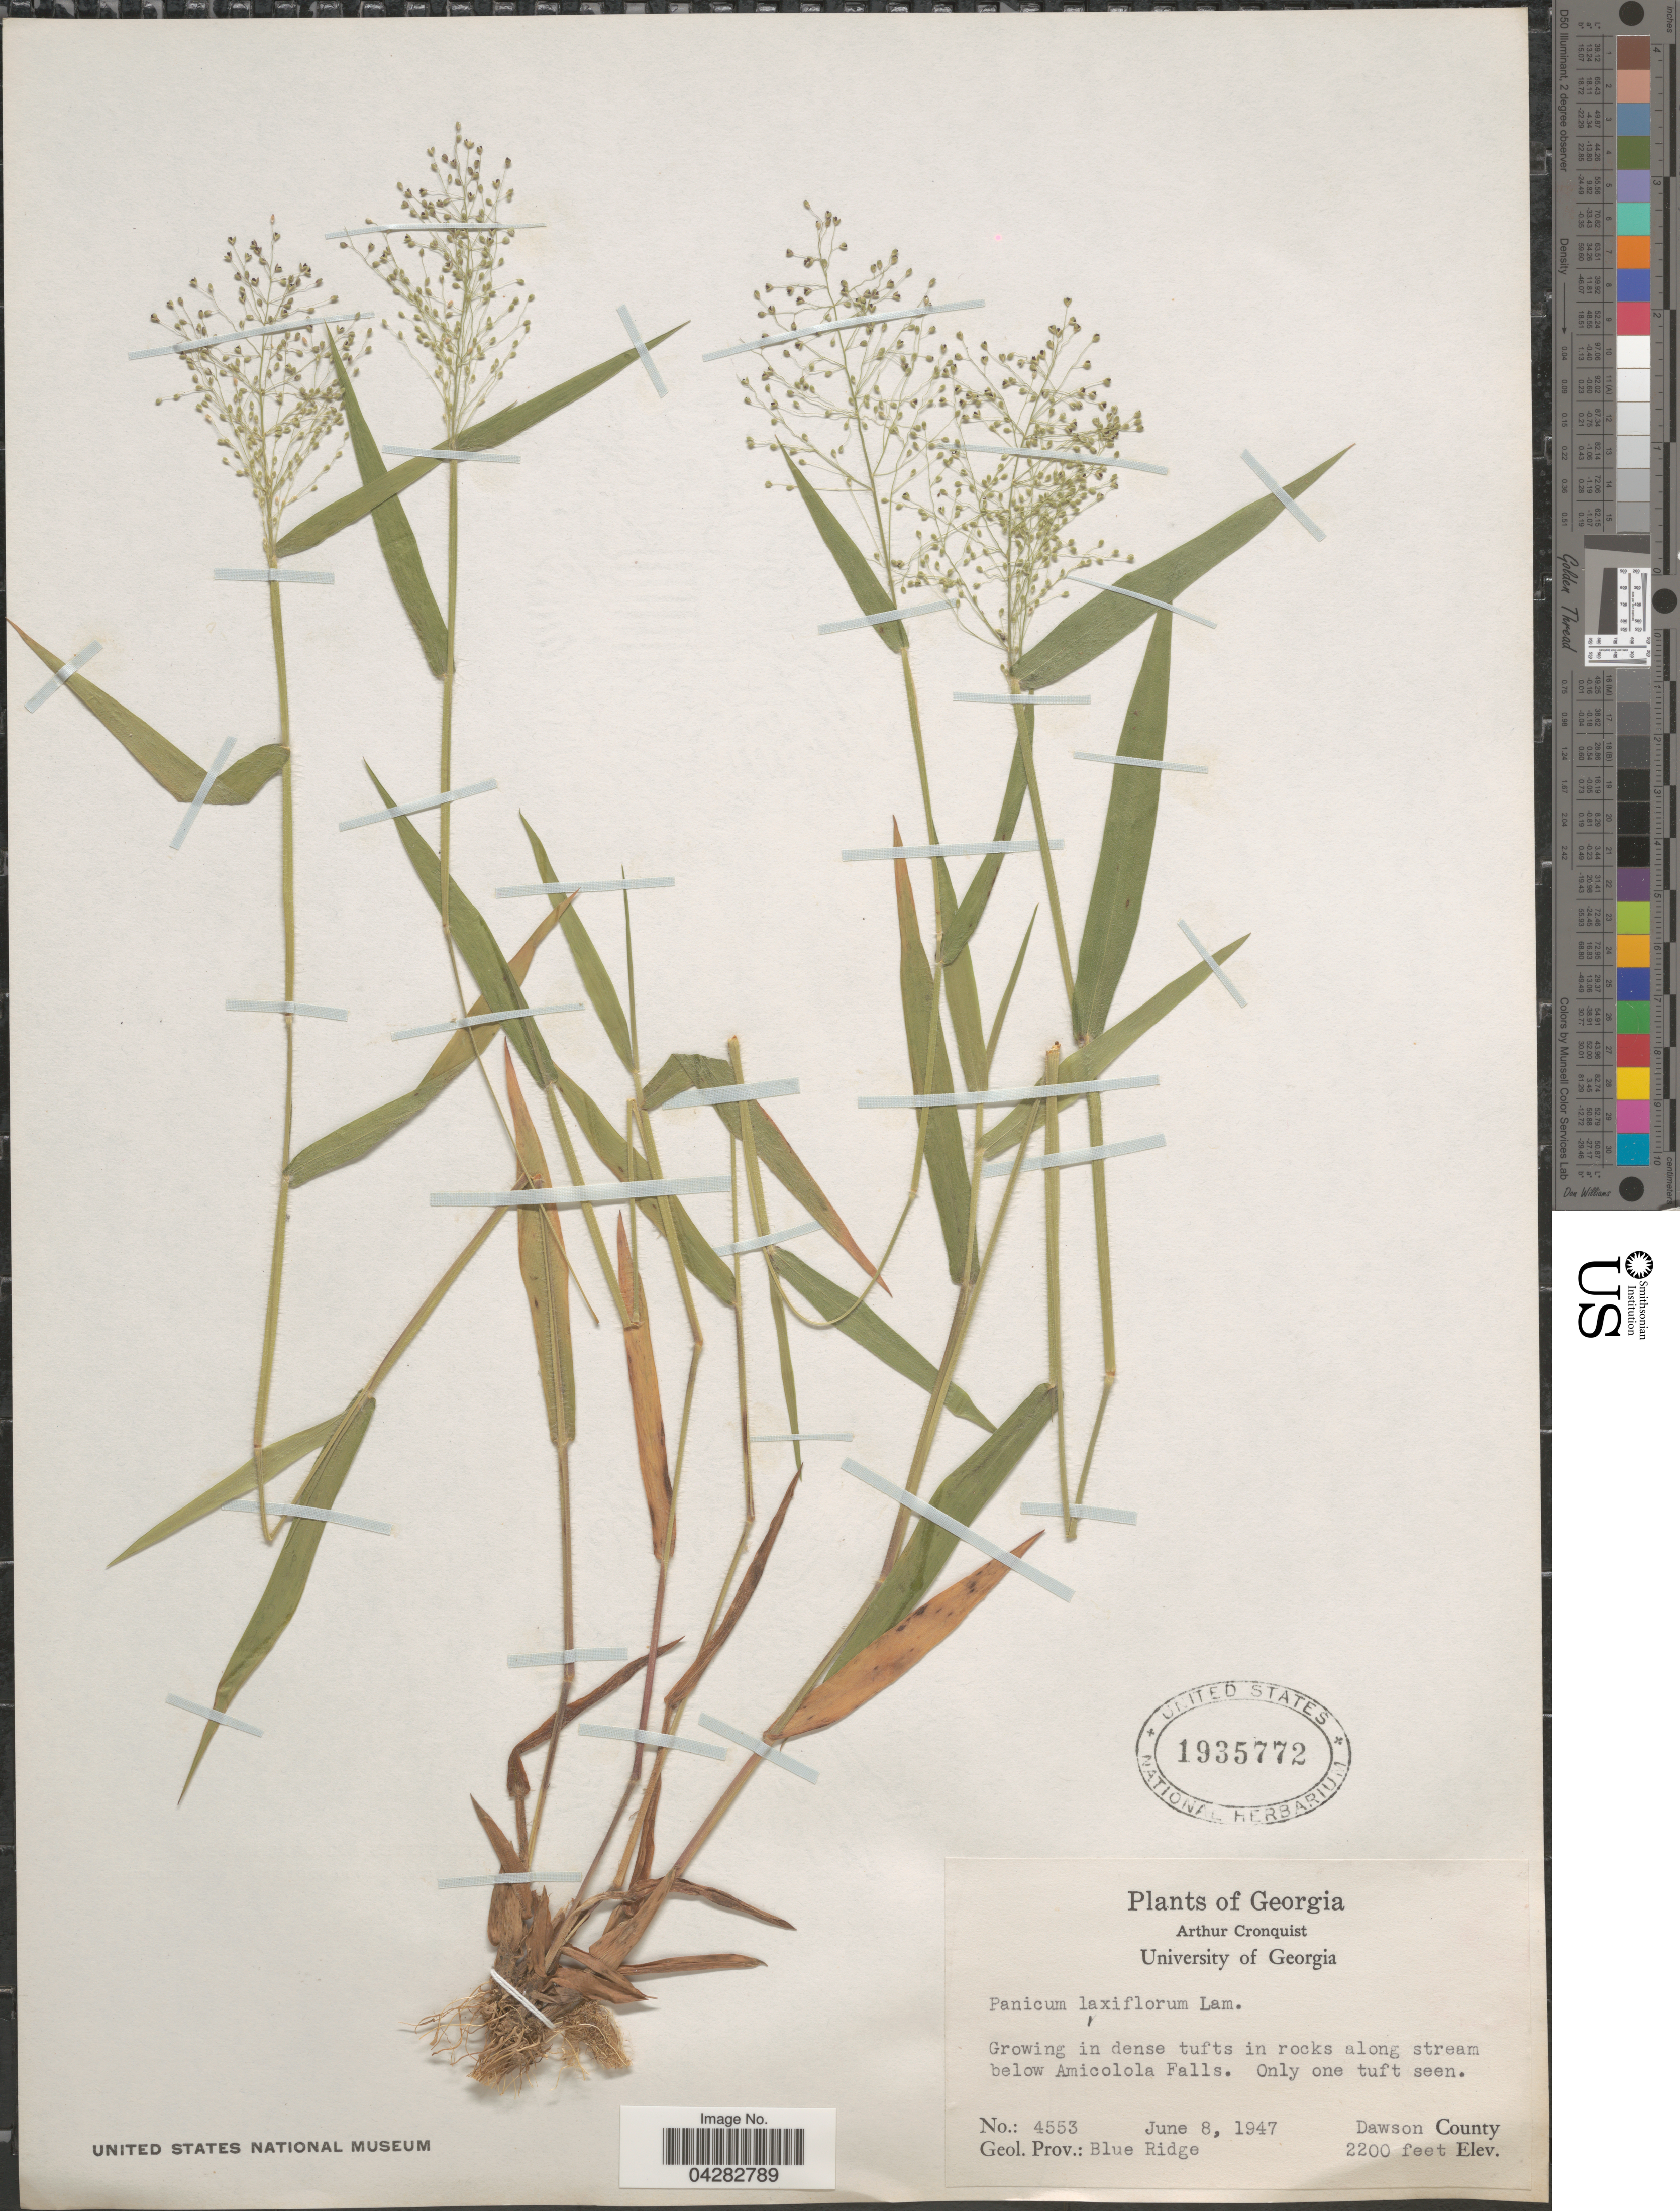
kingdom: Plantae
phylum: Tracheophyta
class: Liliopsida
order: Poales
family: Poaceae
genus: Dichanthelium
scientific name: Dichanthelium laxiflorum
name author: (Lam.) Gould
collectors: A. J. Cronquist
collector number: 4553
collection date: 1947-06-08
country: United States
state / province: Georgia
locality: In dense tufts in rocks along stream below Amicolola Falls. Dawson County. Geol. Prov.: Blue Ridge.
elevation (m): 671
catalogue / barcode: US 1935772